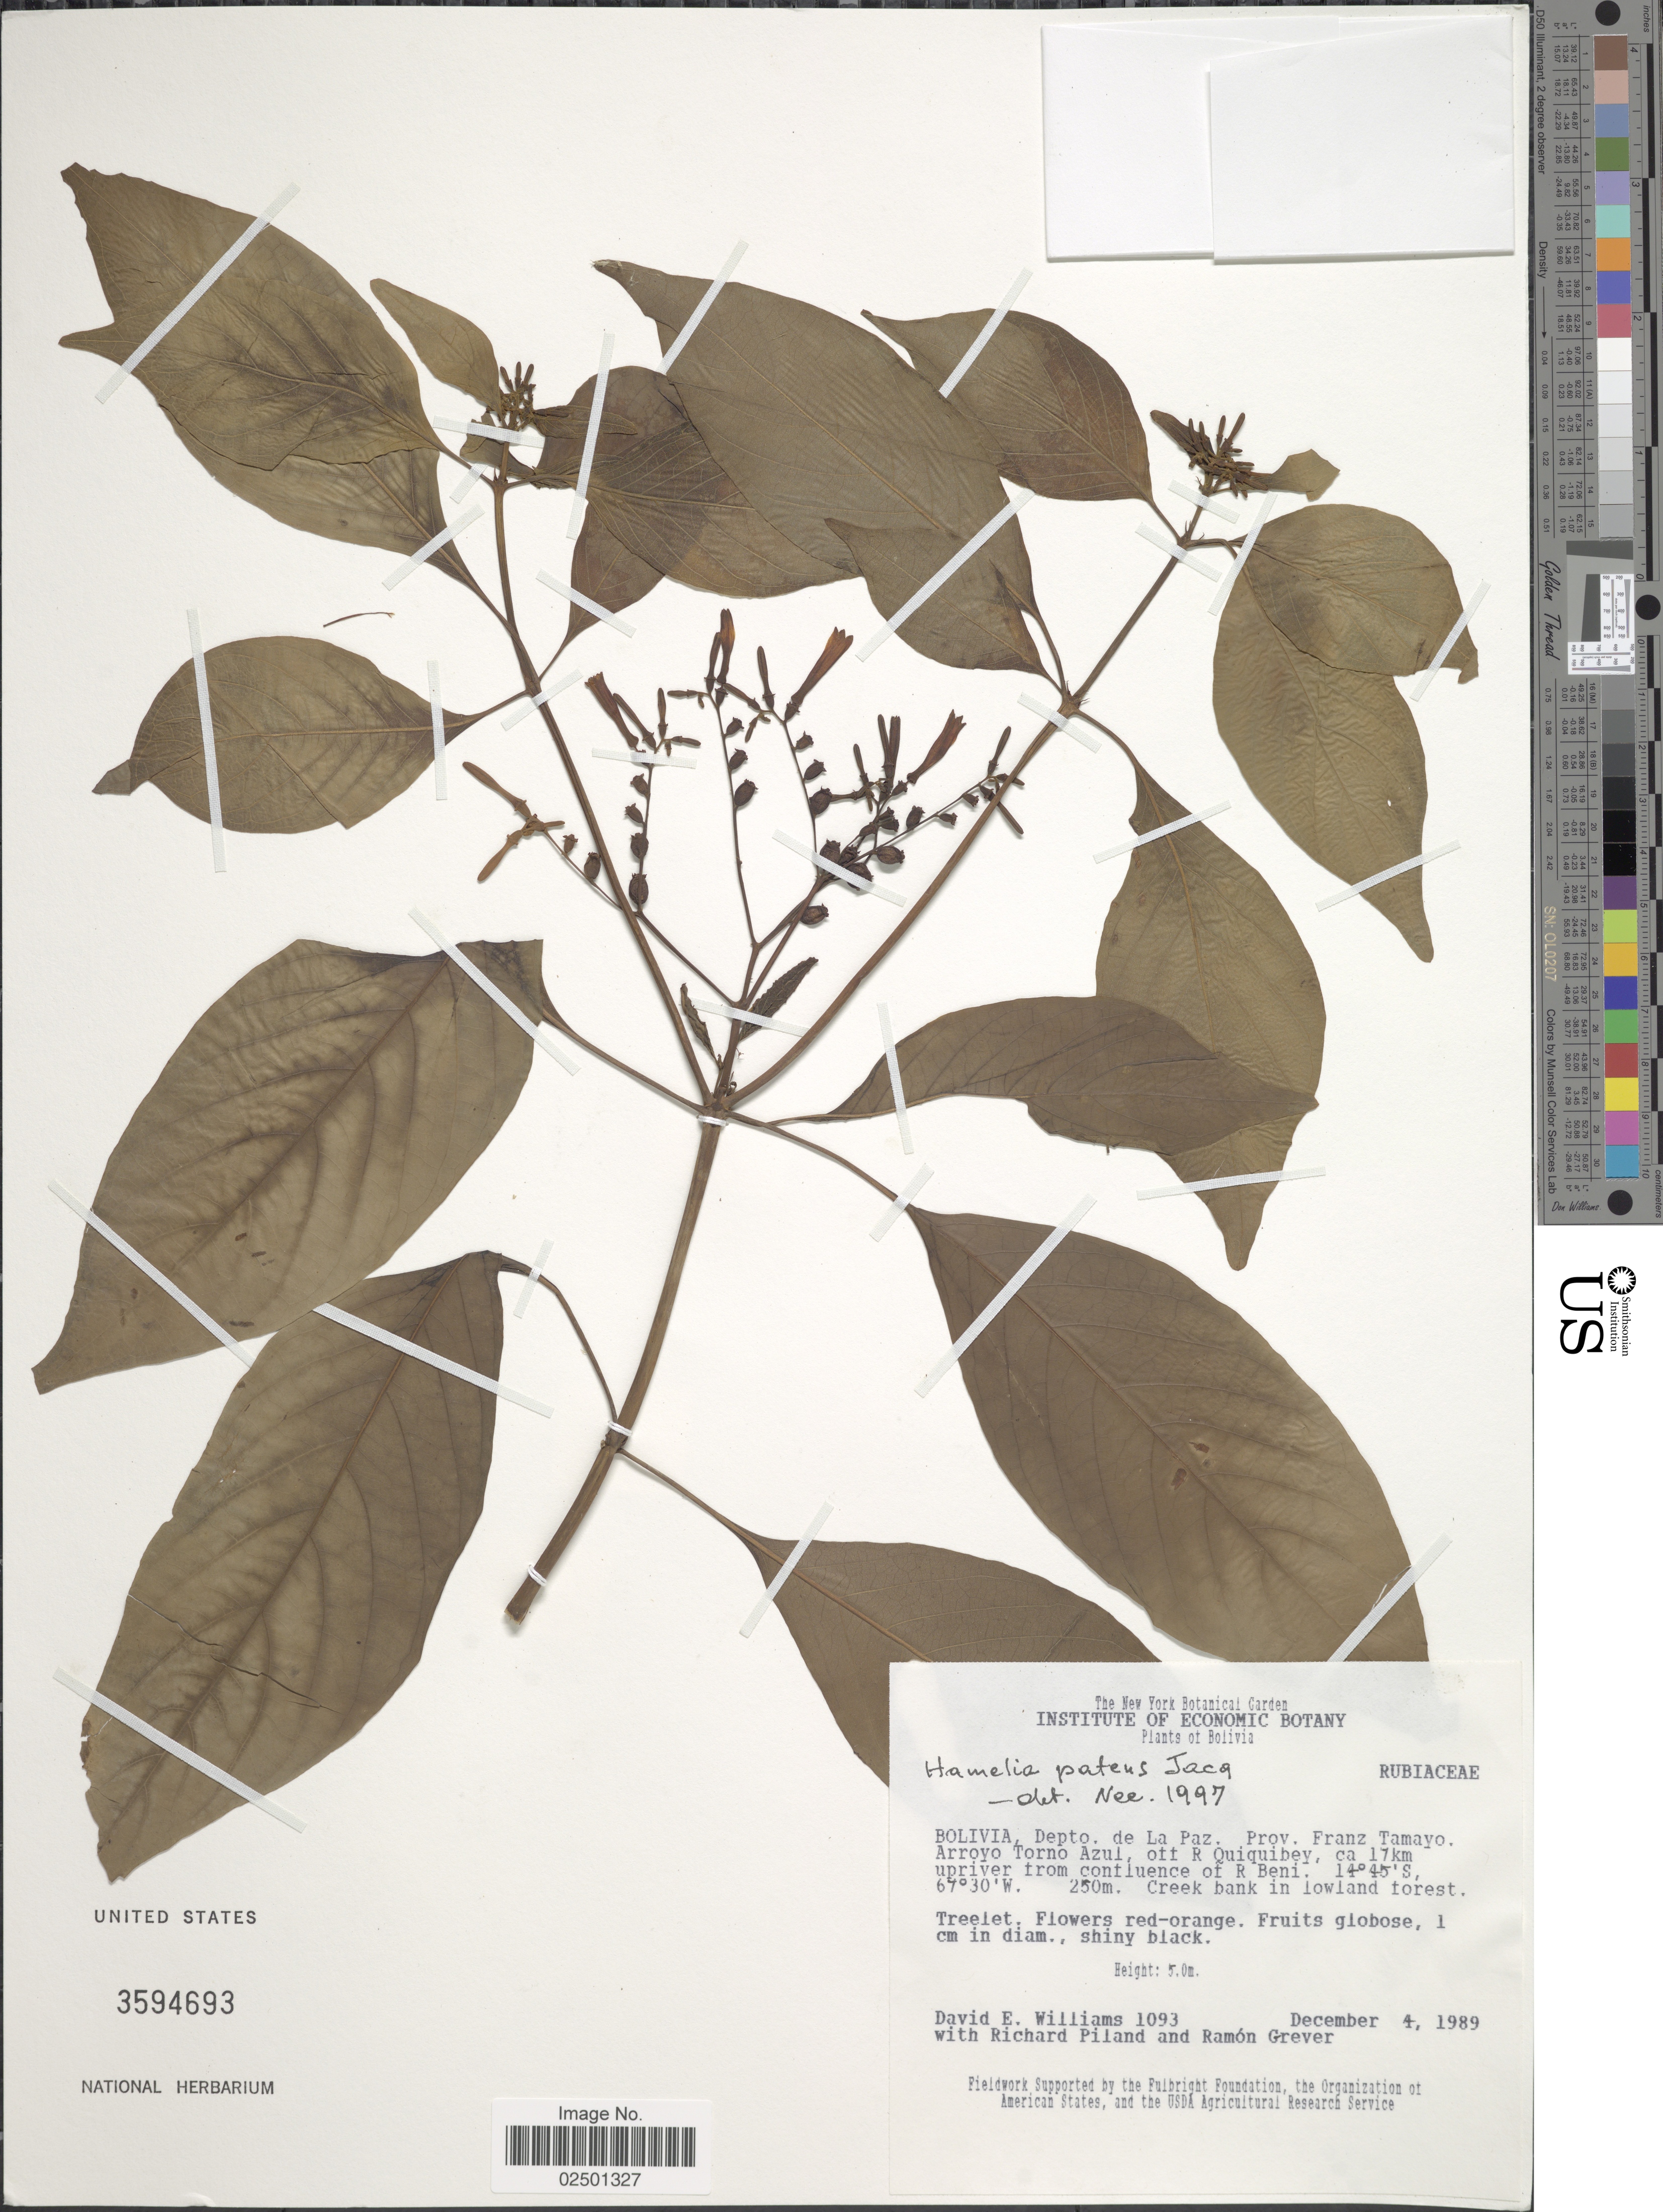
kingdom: Plantae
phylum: Tracheophyta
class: Magnoliopsida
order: Gentianales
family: Rubiaceae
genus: Hamelia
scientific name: Hamelia patens var. patens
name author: Jacq.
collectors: D. E. Williams, R. Piland & R. Grever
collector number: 1093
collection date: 1989-12-04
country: Bolivia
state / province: La Paz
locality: Depto. de La Paz. Prov. Franz Tamayo. Arroyo Torno Azul, off R Quiquibey, ca 17 km upriver from confluence of R Beni.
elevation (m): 250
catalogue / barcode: US 3594693